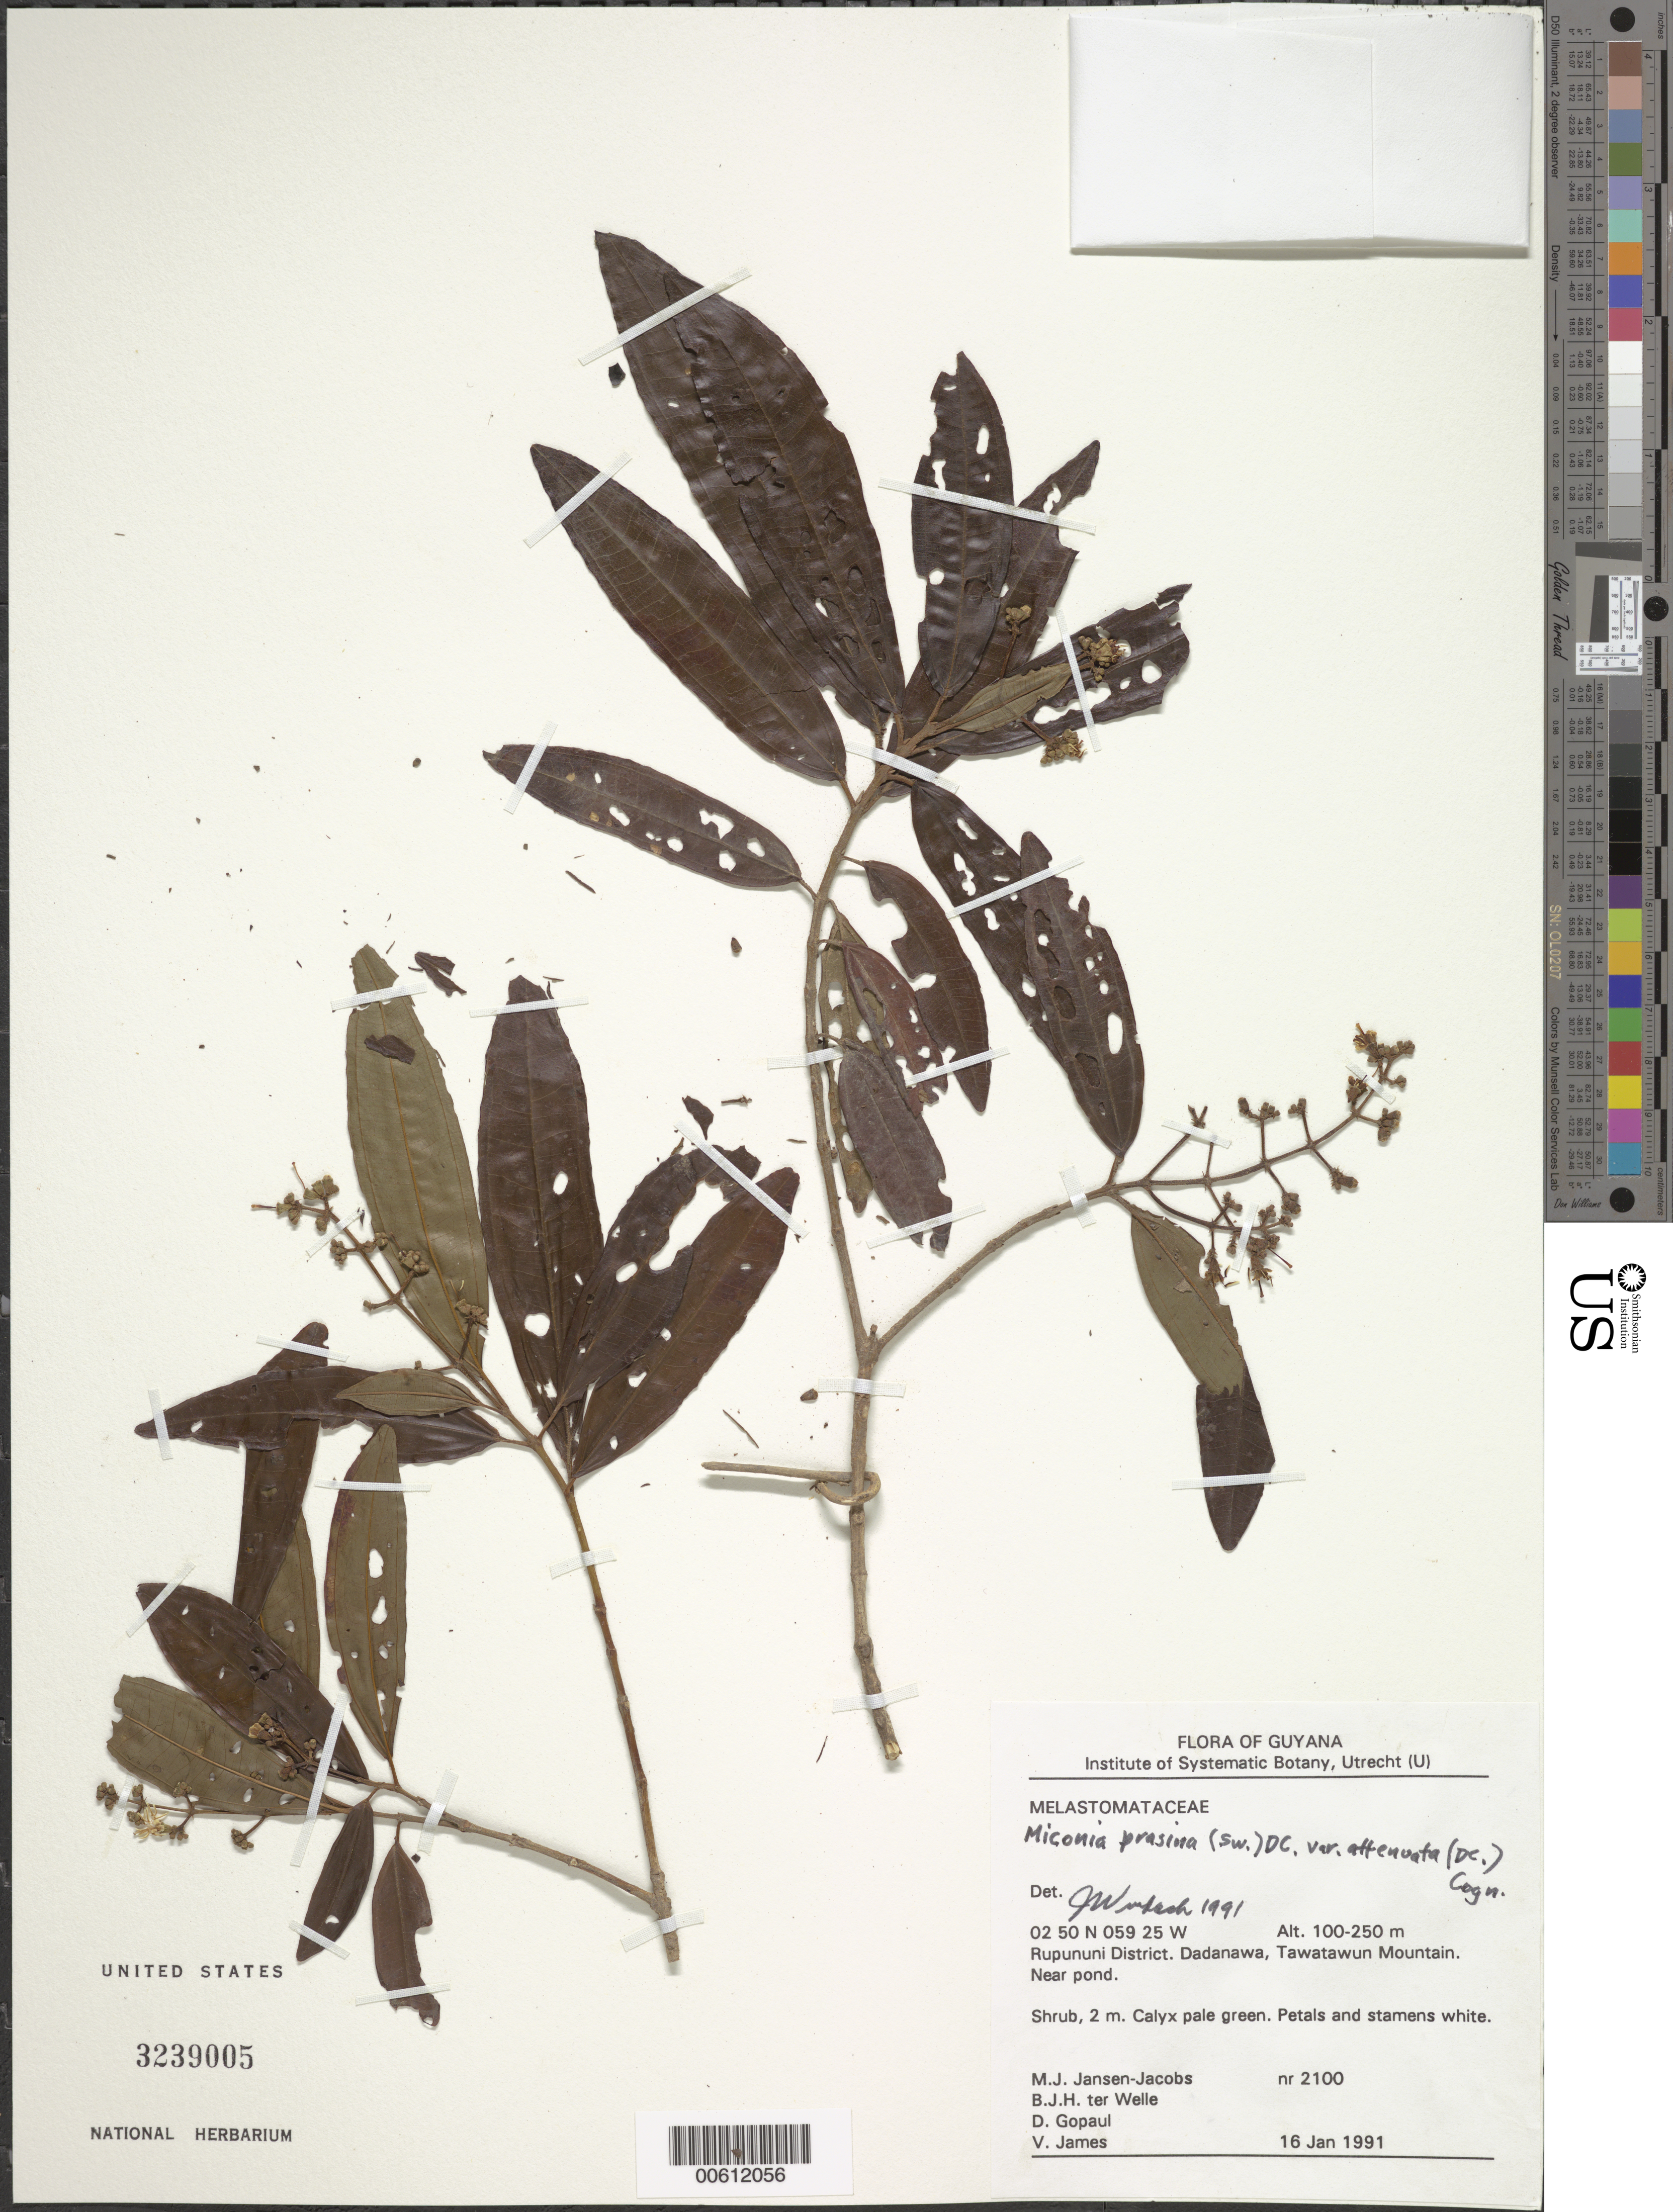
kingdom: Plantae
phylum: Tracheophyta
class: Magnoliopsida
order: Myrtales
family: Melastomataceae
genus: Miconia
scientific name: Miconia prasina var. attenuata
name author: (DC.) Cogn.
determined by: Wurdack, John J., (US), US (UNITED STATES)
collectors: M. J. Jansen-Jacobs, B. Welle, D. Gopaul & V. James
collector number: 2100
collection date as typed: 16-Jan-91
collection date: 1991-01-16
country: Guyana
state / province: U. Takutu-U. Essequibo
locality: Tawatawun Mountain, Dadanawa, Rupununi District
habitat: Near pond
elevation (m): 100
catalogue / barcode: US 3239005